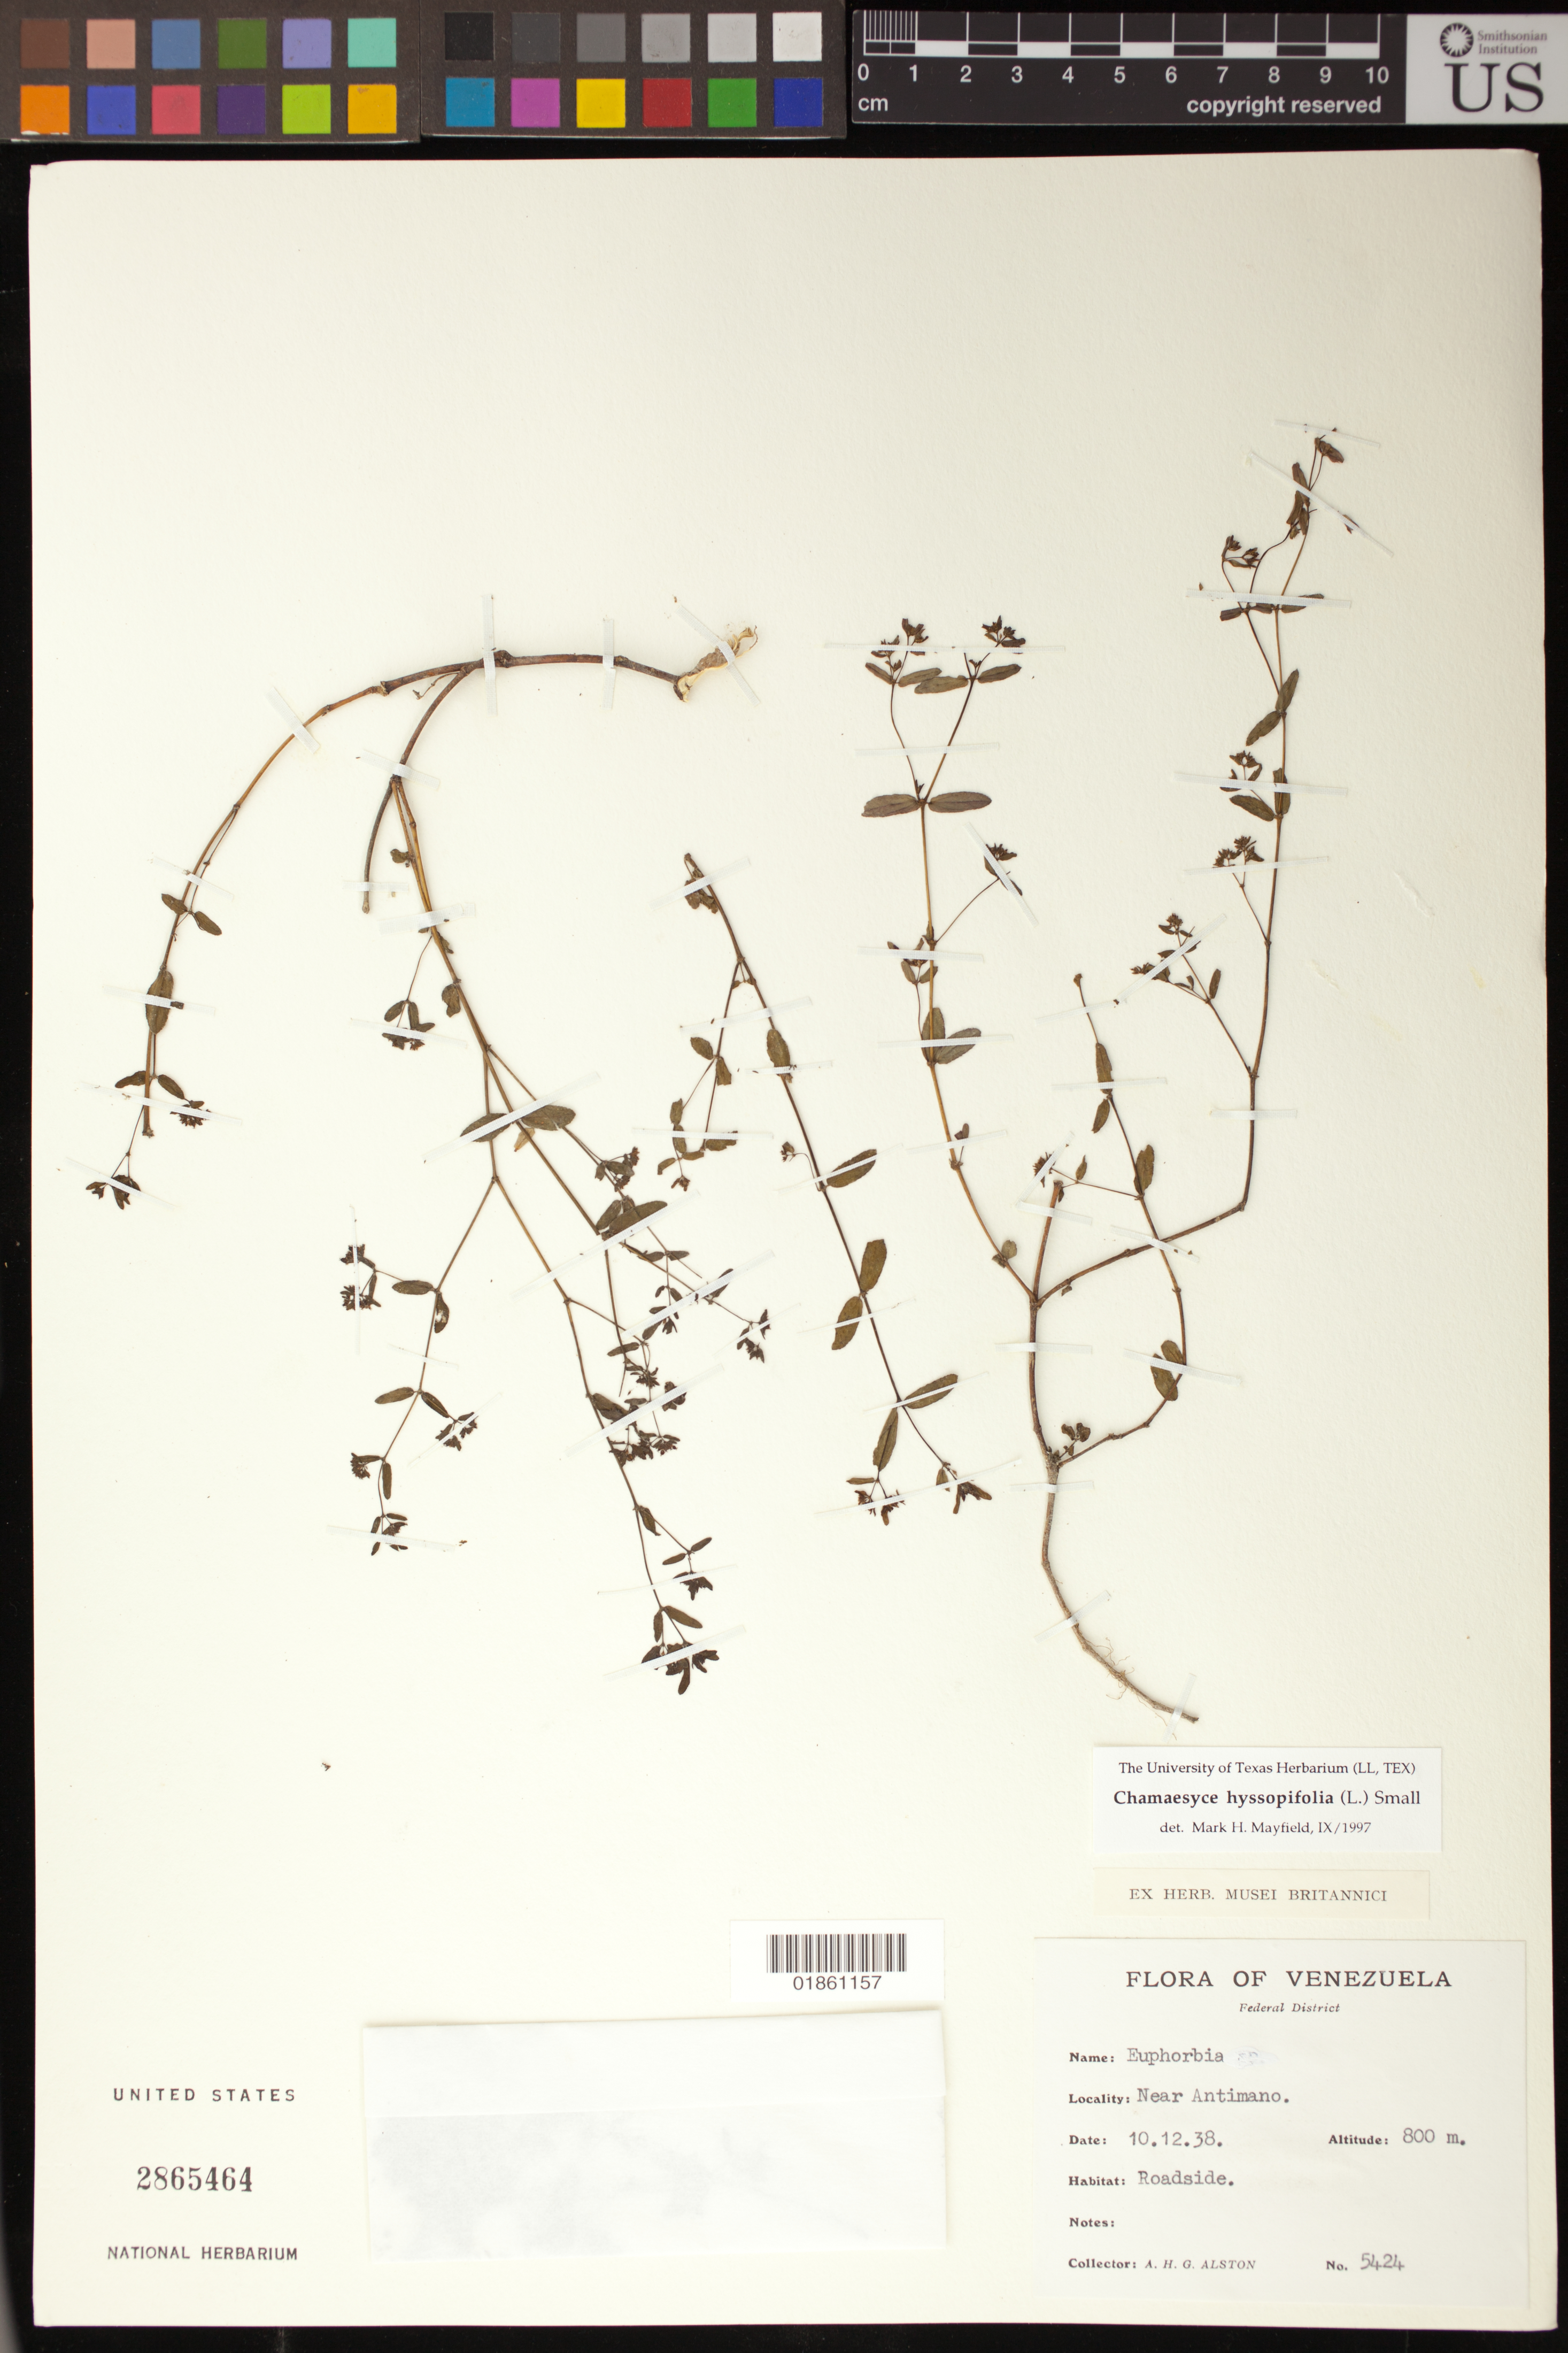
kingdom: Plantae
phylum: Tracheophyta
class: Magnoliopsida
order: Malpighiales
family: Euphorbiaceae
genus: Euphorbia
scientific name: Euphorbia hyssopifolia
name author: L.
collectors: A. H. Alston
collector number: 5424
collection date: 1938-12-10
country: Venezuela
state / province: Distrito Federal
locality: Near Antimano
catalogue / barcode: US 2865464